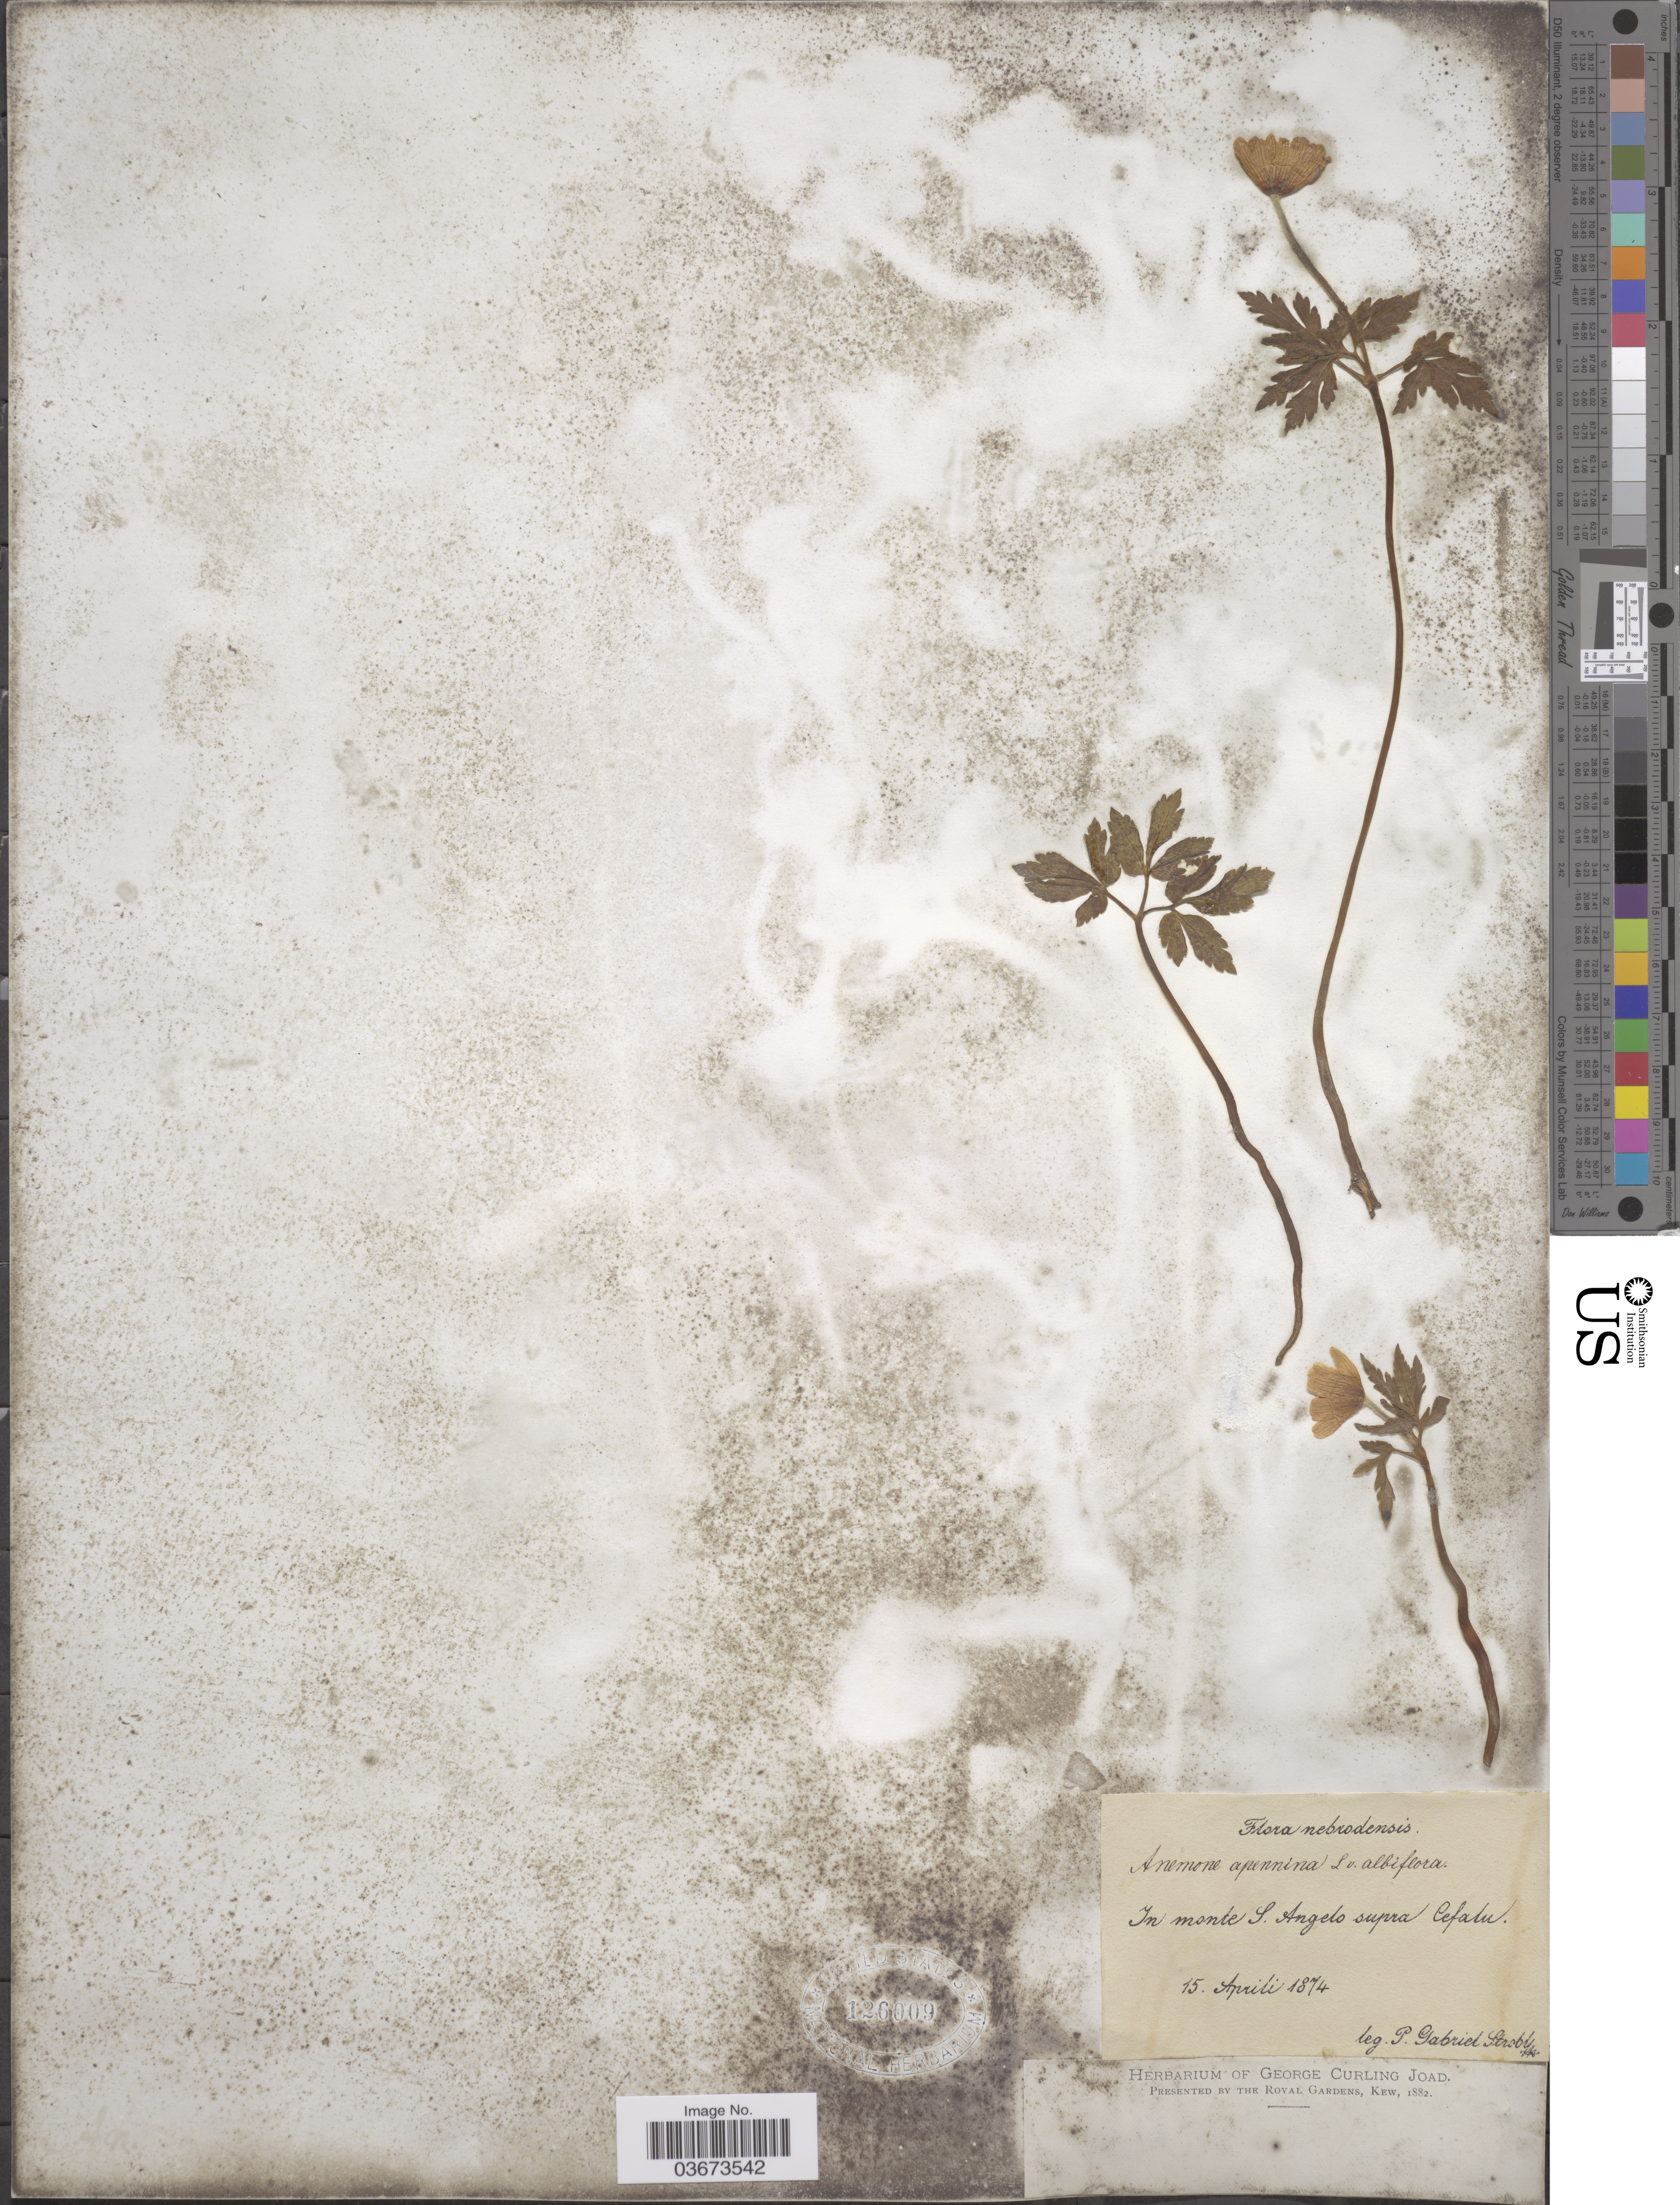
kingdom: Plantae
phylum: Tracheophyta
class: Magnoliopsida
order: Ranunculales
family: Ranunculaceae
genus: Anemone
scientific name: Anemone apennina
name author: L.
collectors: P. G. Strobl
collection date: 1874-04-15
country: Italy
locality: In monte S. Angelo supra Cefalu.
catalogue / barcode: US 126009